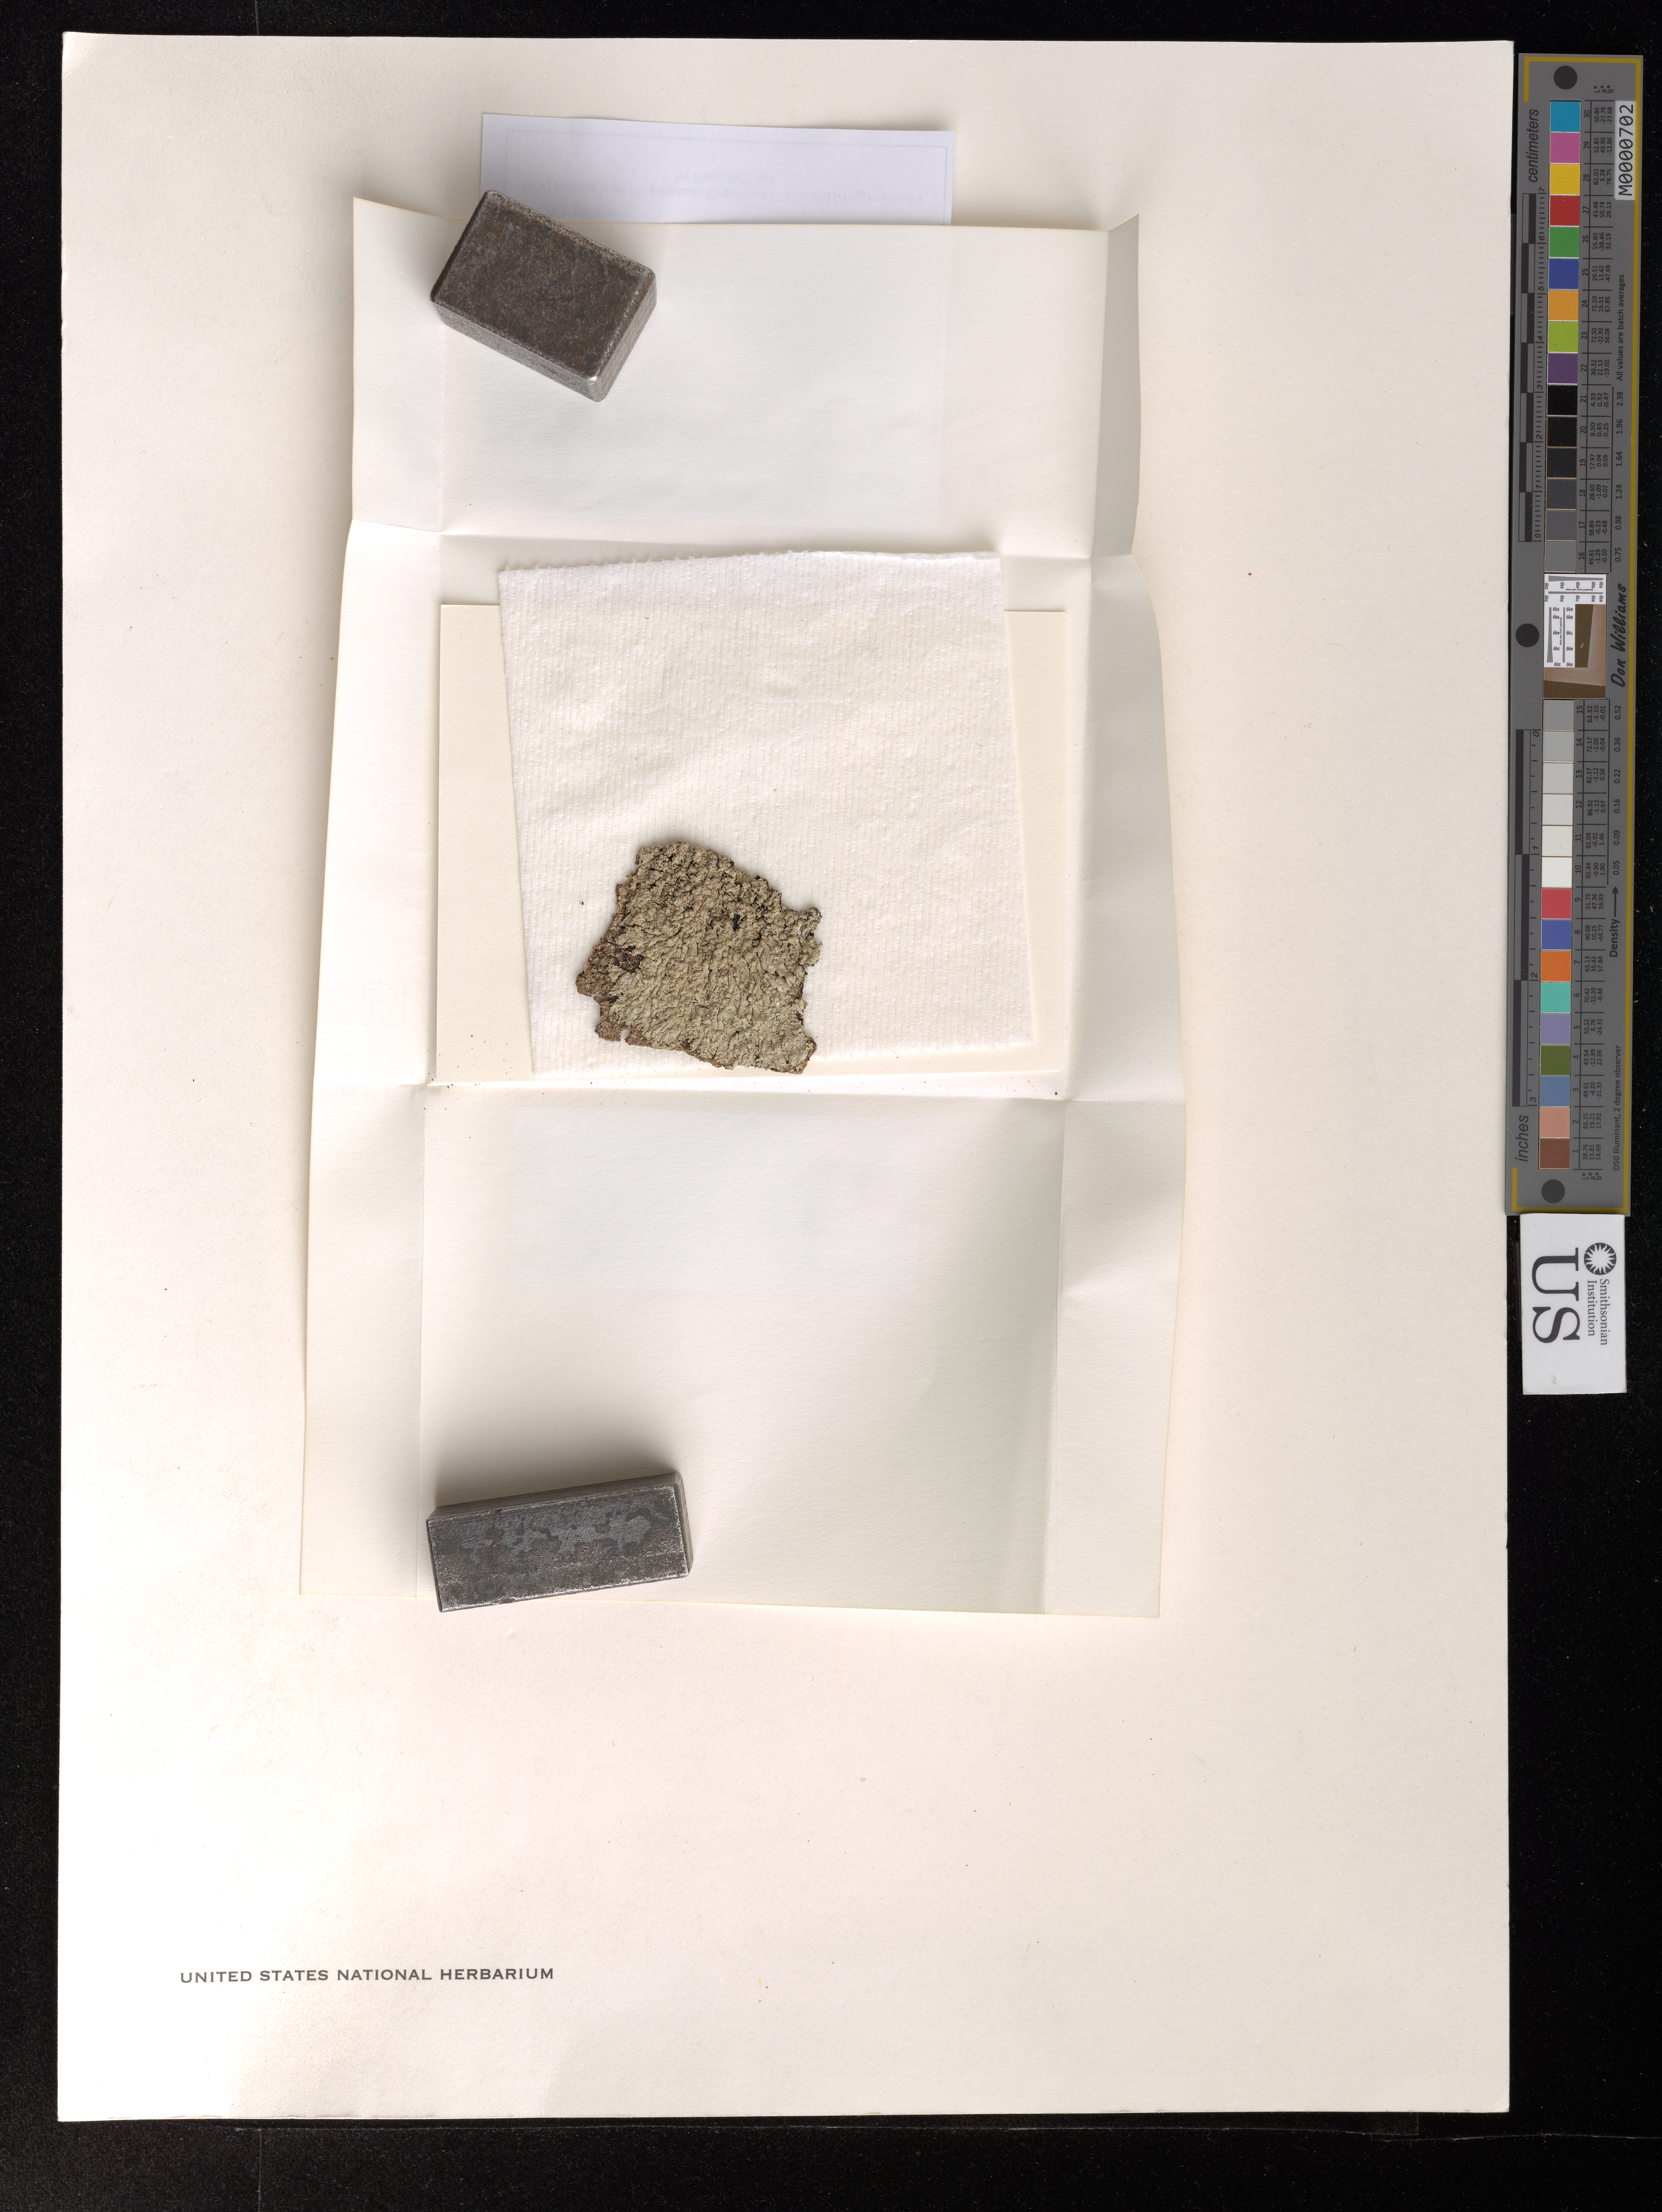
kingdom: Fungi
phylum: Ascomycota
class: Lecanoromycetes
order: Caliciales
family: Caliciaceae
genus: Pyxine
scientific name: Pyxine albovirens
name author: (G. Mey.) Aptroot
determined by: Sipman, H. J. M., (B), Botanischer Garten (Berlin) und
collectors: H. J. M. Sipman et al.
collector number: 41364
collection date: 1996-02-24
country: Guyana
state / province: Potaro-Siparuni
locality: Paramakatoi Village, surroundings. Along trail to Yowan Creek.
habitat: On secondary bush and gardens.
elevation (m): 600